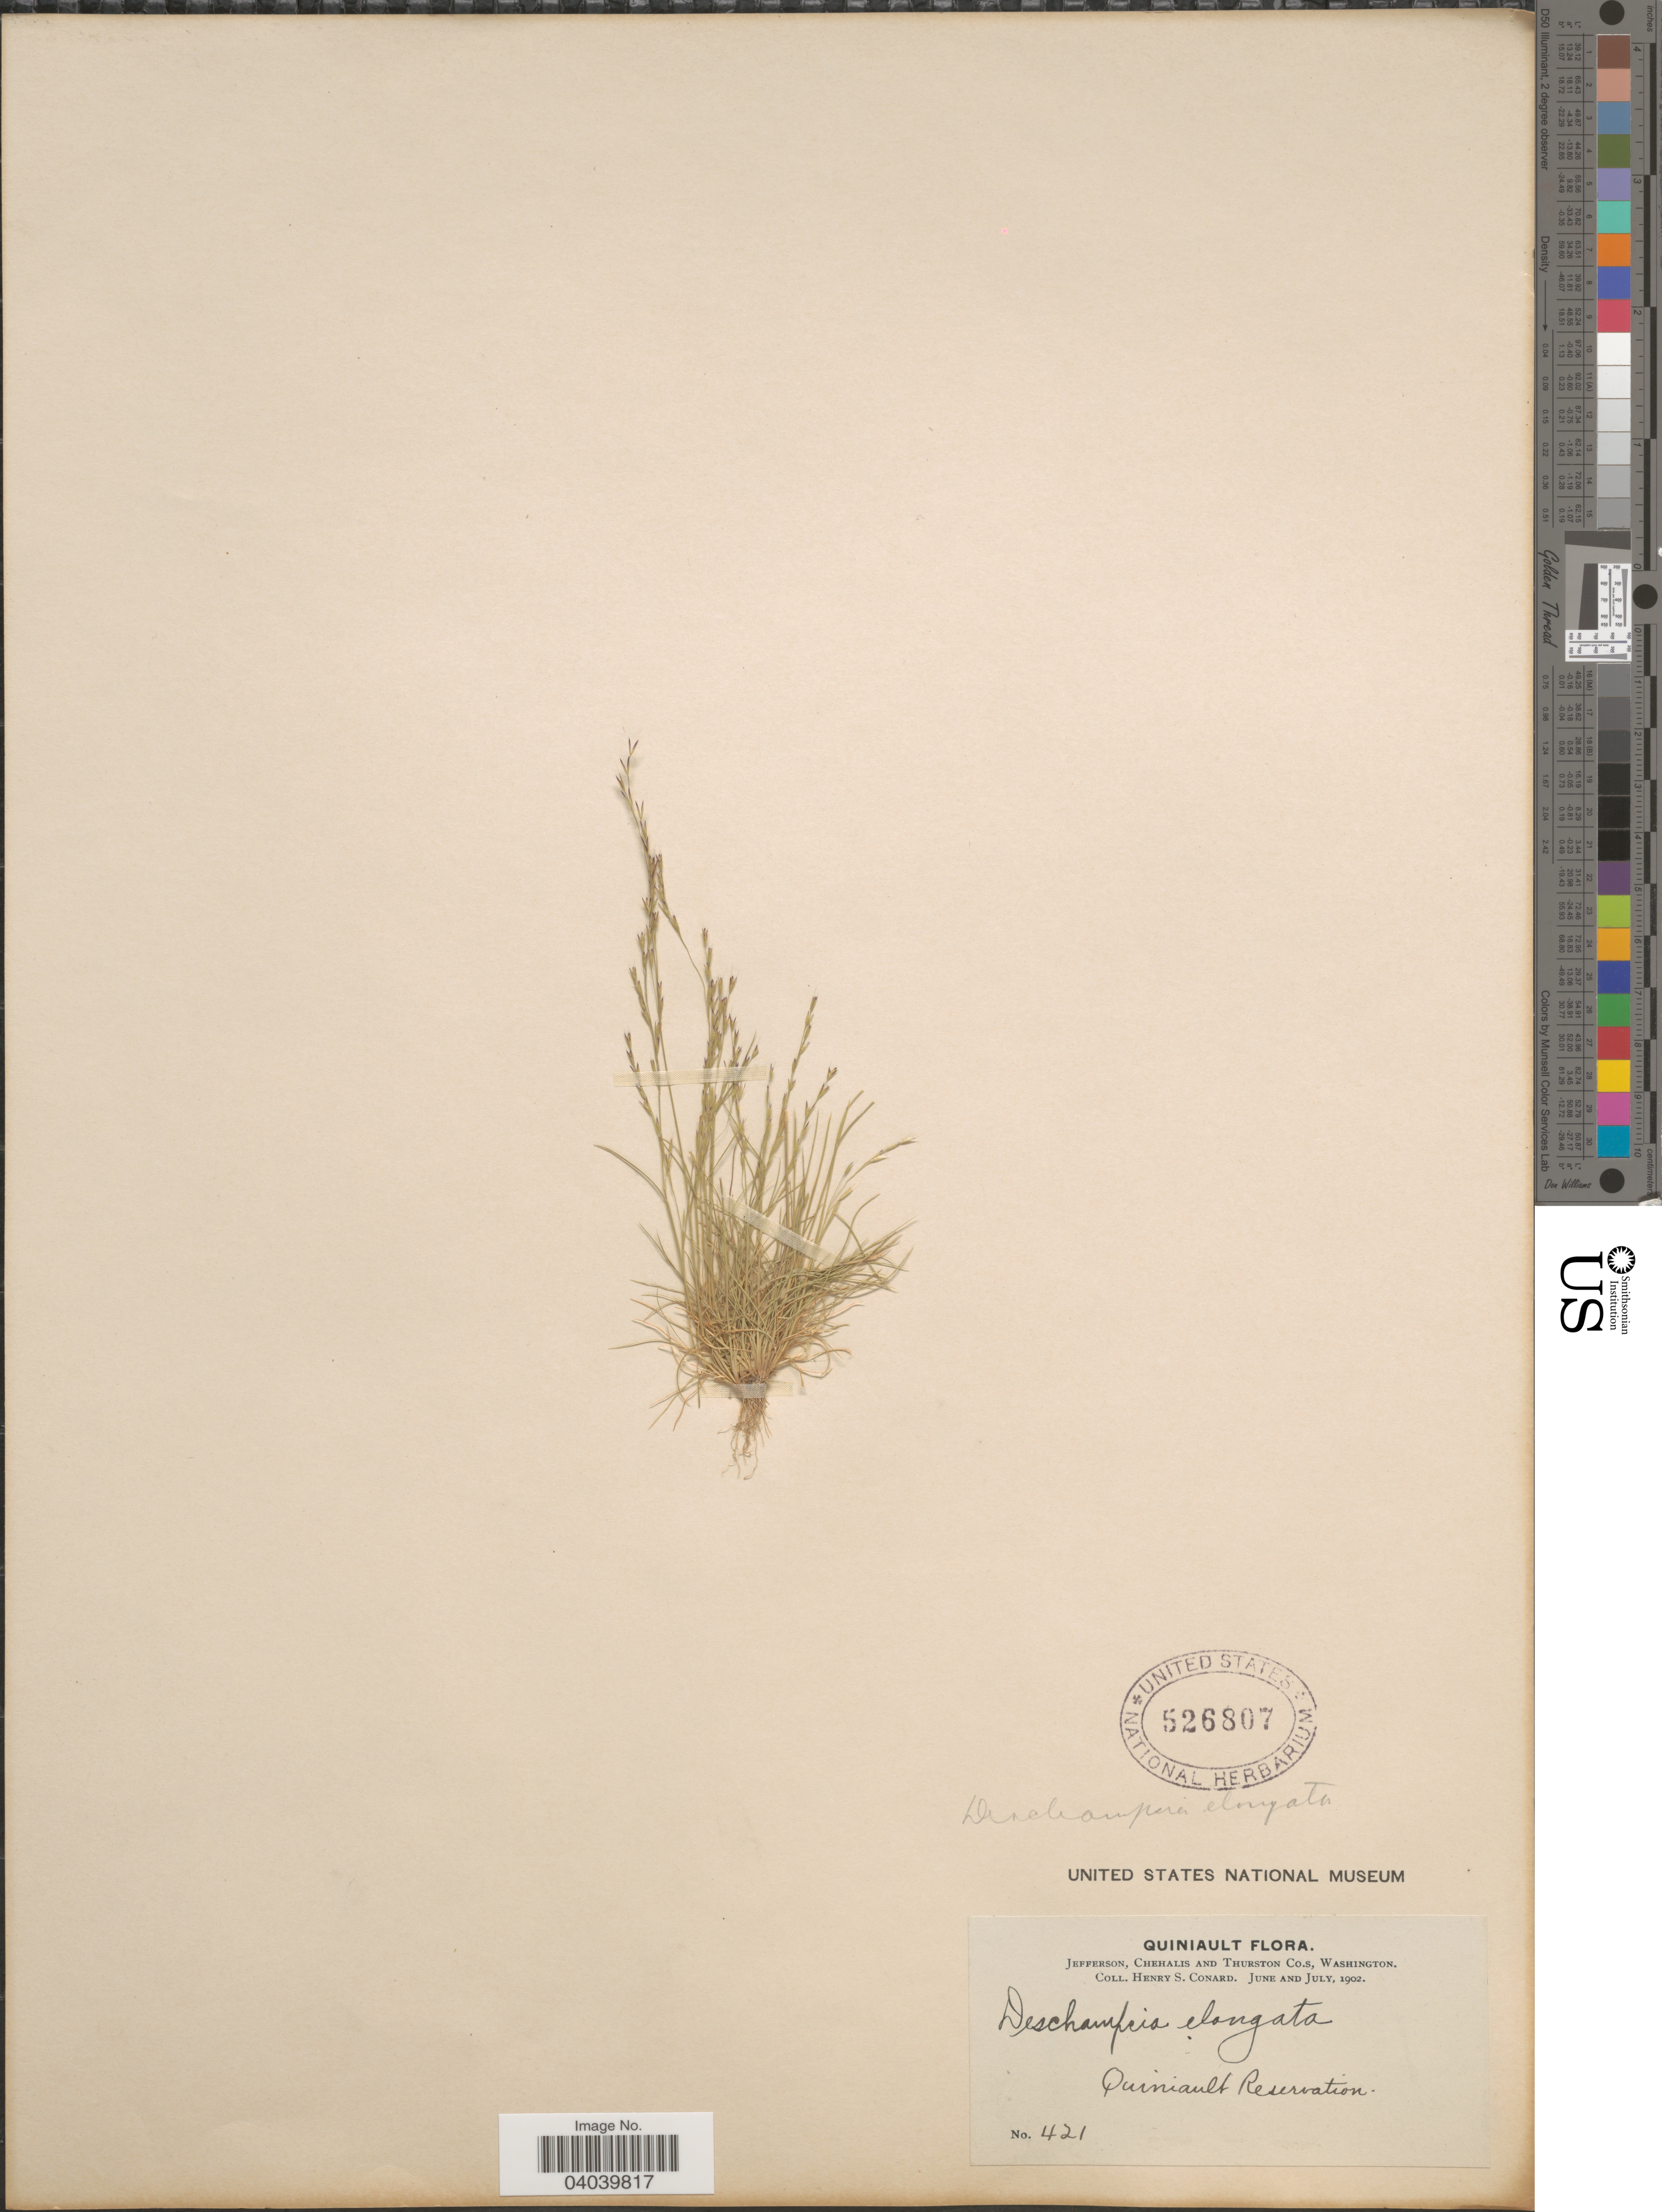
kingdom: Plantae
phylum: Tracheophyta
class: Liliopsida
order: Poales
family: Poaceae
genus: Deschampsia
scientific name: Deschampsia elongata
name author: (Hook.) Munro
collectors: H. S. Conard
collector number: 421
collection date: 1902-06/1902-07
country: United States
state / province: Washington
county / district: Thurston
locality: Quiniault. Jefferson, Chehalis and Thurston Co.s. Quiniault Reservation.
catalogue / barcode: US 526807